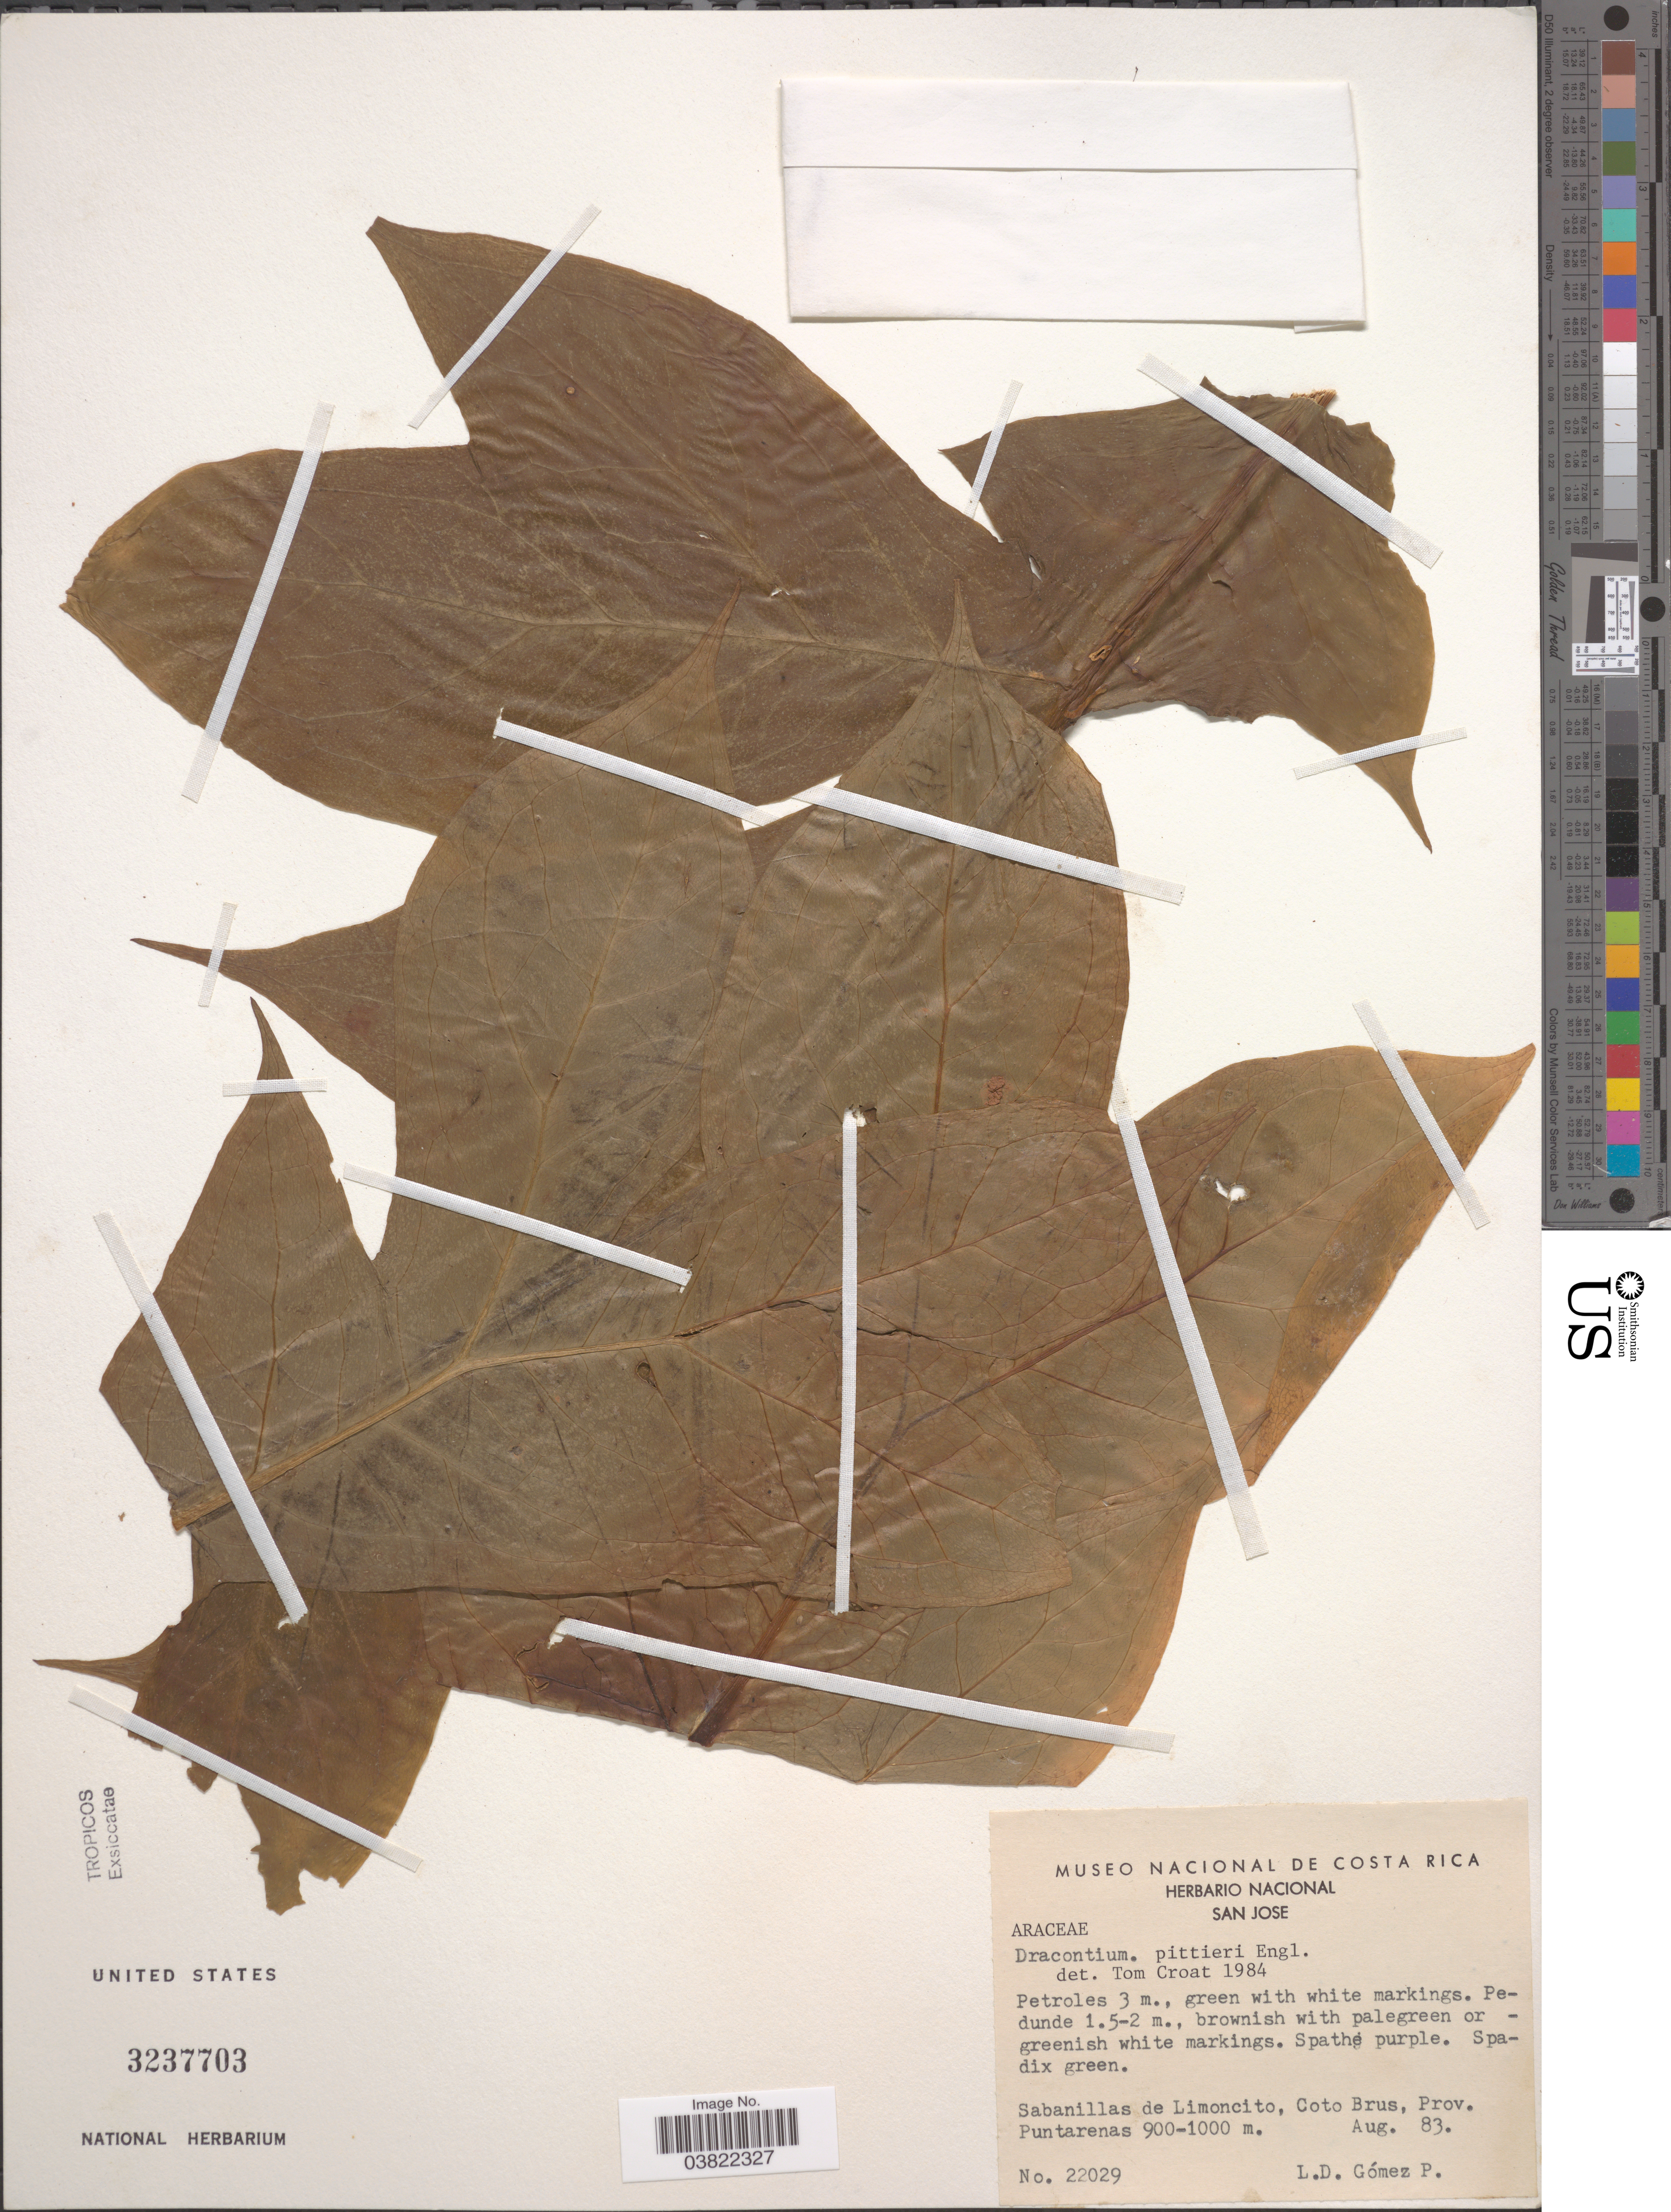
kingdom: Plantae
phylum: Tracheophyta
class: Liliopsida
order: Alismatales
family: Araceae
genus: Dracontium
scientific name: Dracontium pittieri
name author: Engl.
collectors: L. D. Gómez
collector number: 22029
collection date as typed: Transcribed d/m/y: /8/83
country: Costa Rica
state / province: Puntarenas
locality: Sabanillas de Limoncito, Coto Brus.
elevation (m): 900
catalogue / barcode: US 3237703